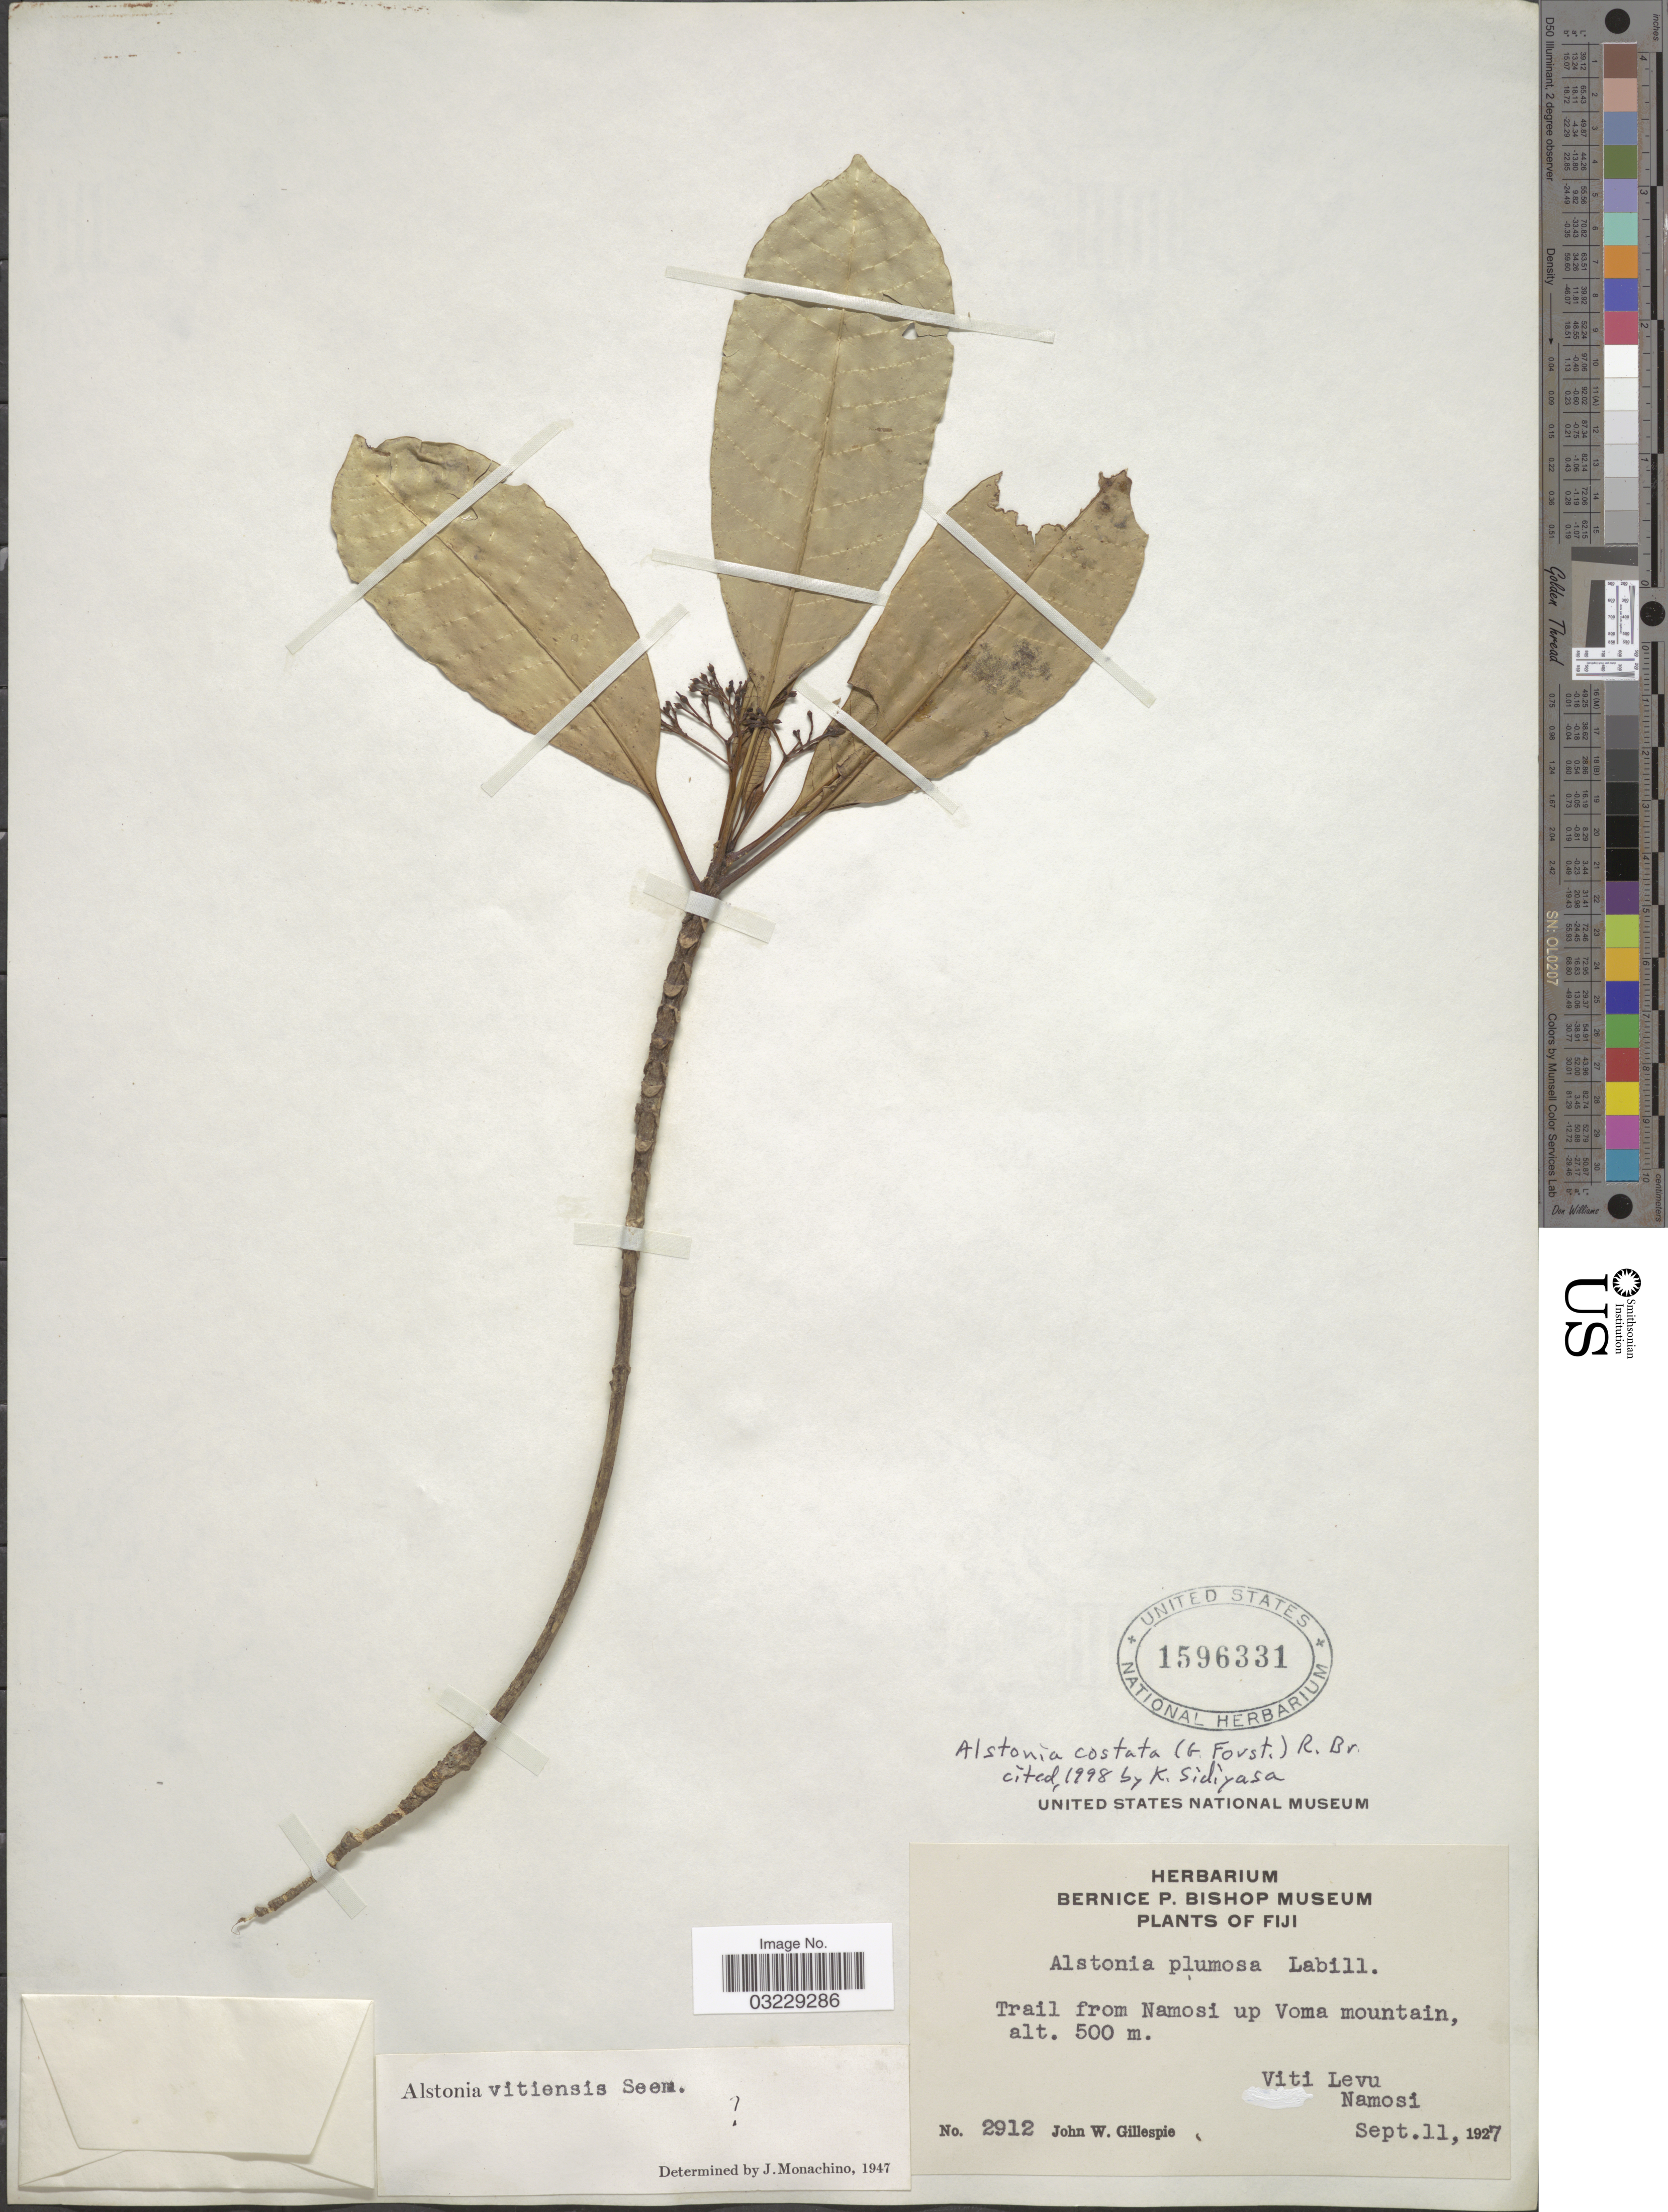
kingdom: Plantae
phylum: Tracheophyta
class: Magnoliopsida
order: Gentianales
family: Apocynaceae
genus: Alstonia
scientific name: Alstonia costata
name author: (G. Forst.) R. Br.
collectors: J. W. Gillespie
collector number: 2912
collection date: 1927-09-11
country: Fiji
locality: Trail from Namosi up Voma mountain, Viti Levu. Namosi.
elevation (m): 500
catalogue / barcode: US 1596331